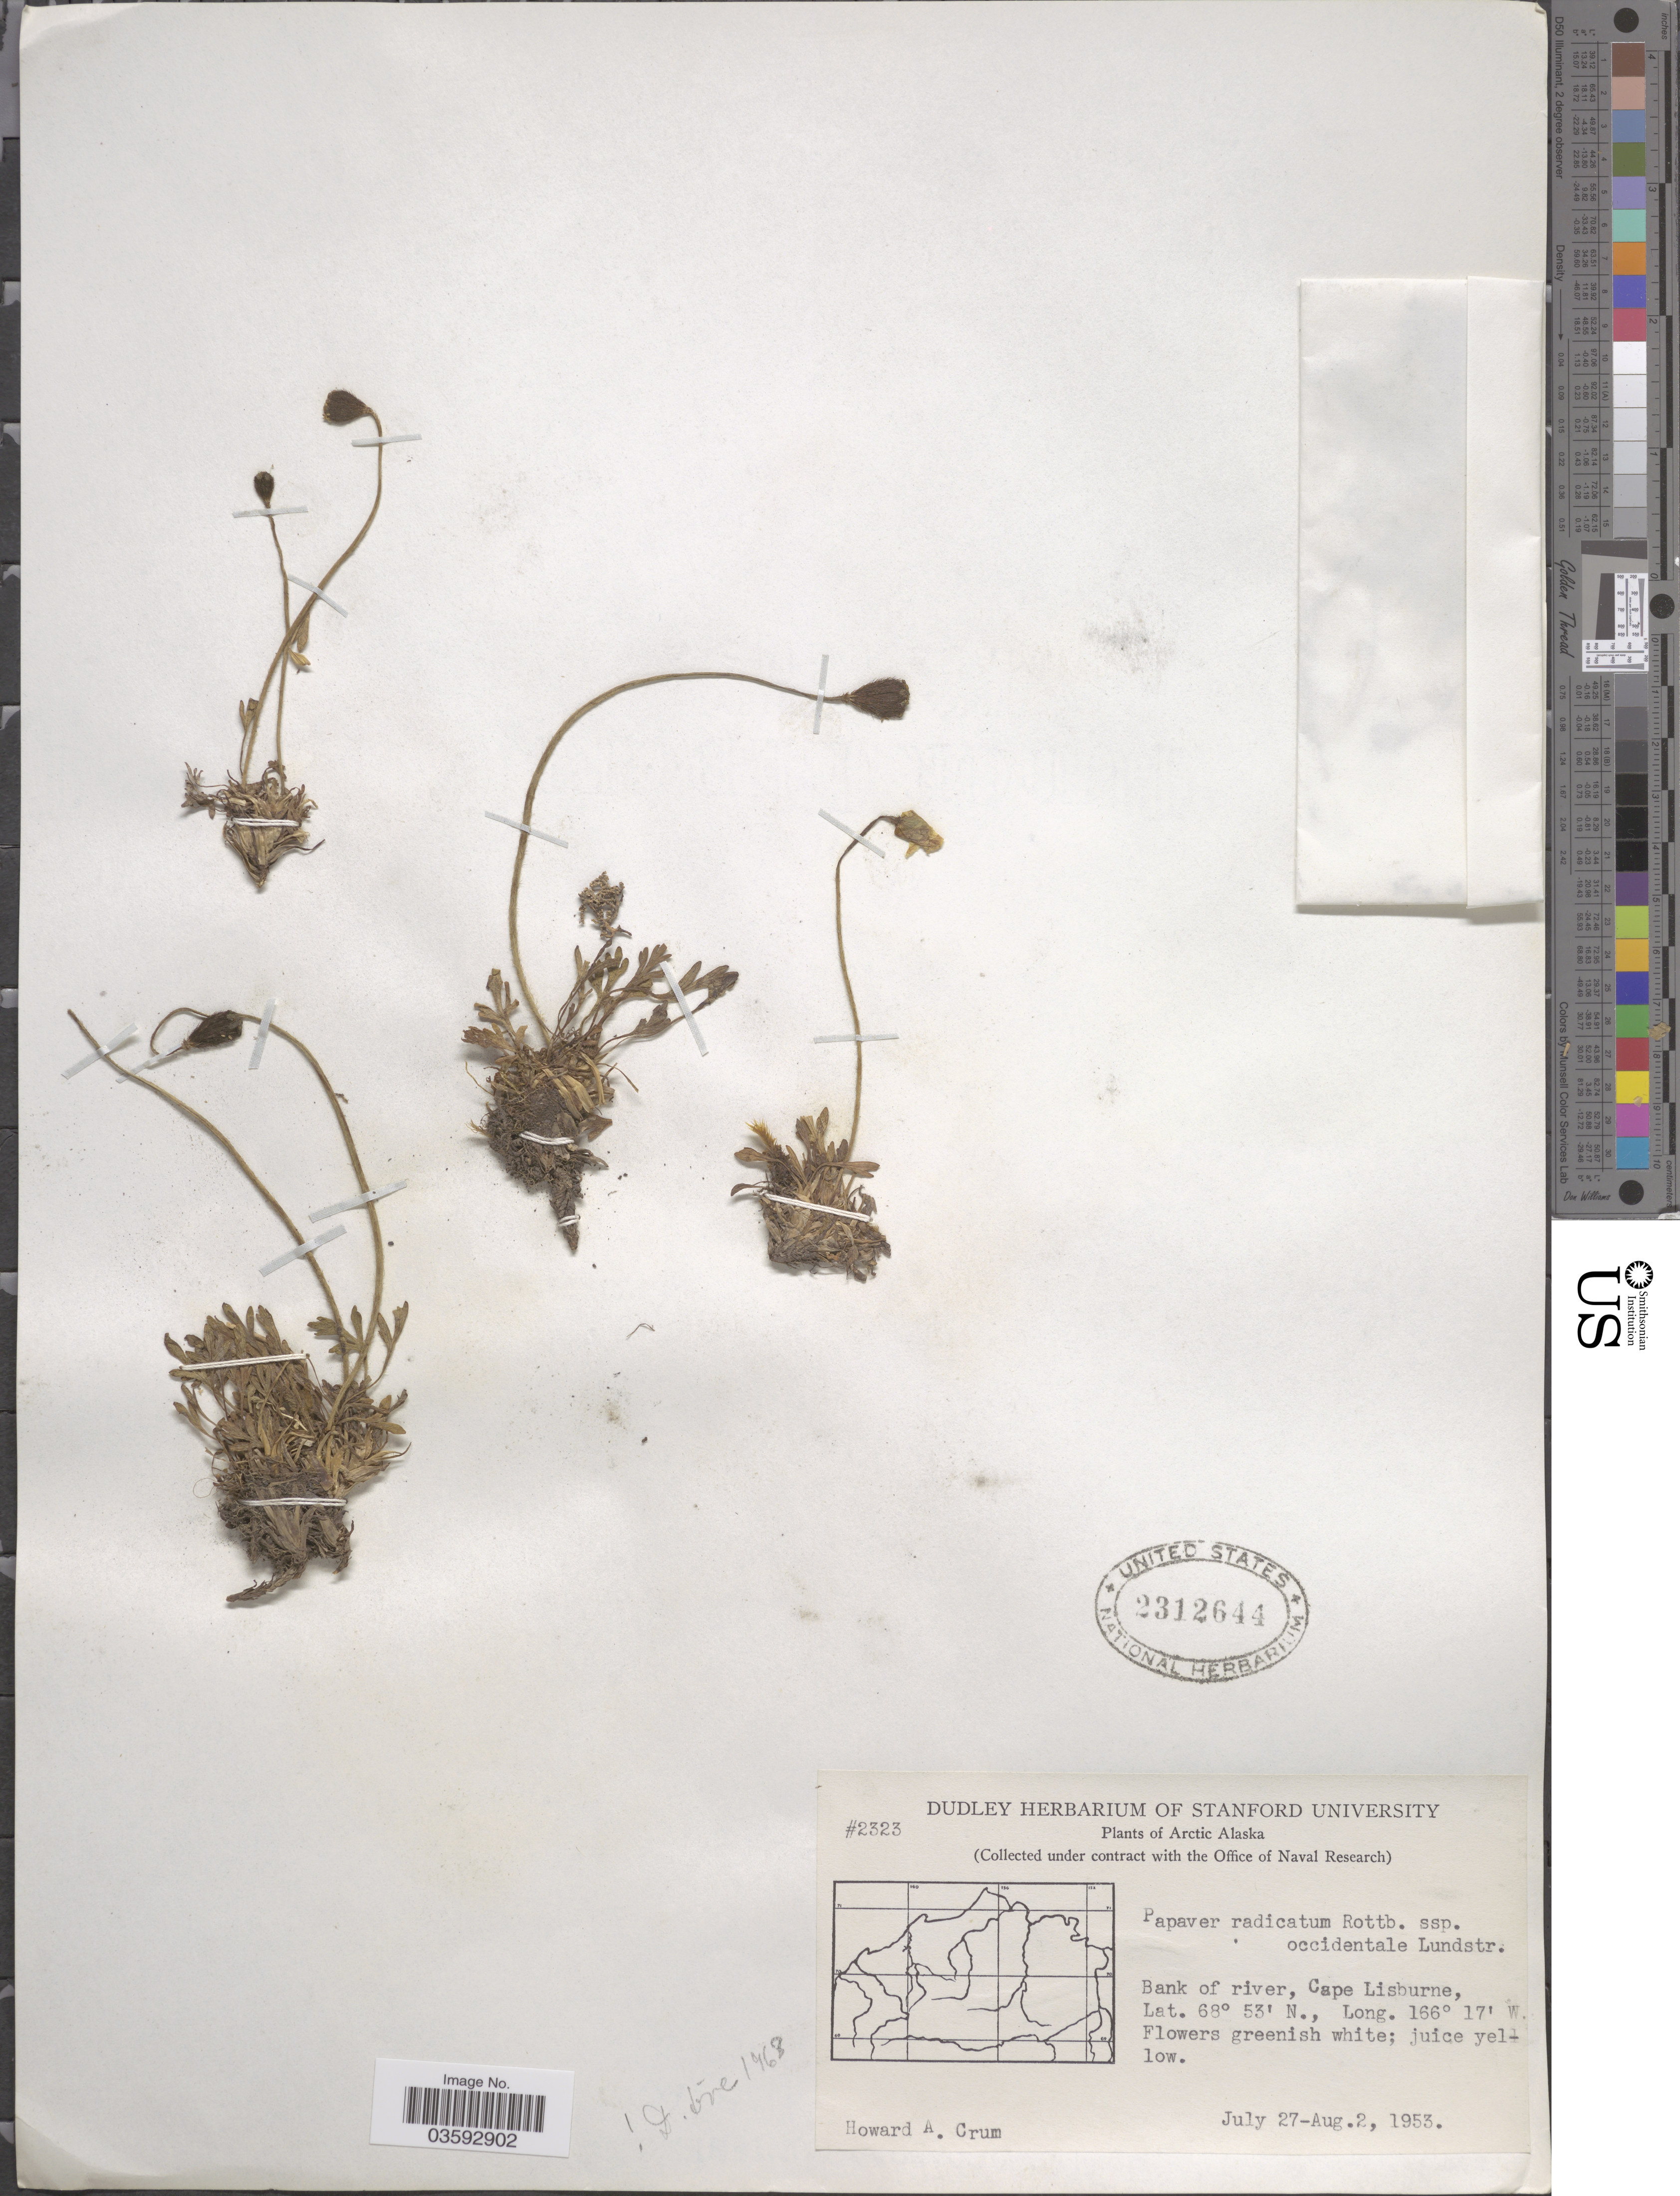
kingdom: Plantae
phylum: Tracheophyta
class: Magnoliopsida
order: Ranunculales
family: Papaveraceae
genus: Papaver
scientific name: Papaver radicatum subsp. occidentale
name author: Lundstr.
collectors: H. A. Crum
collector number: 2323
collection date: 1953-07-27/1953-08-02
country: United States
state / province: Alaska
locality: Arctic Alaska. Bank of river, Cape Lisburne.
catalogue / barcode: US 2312644